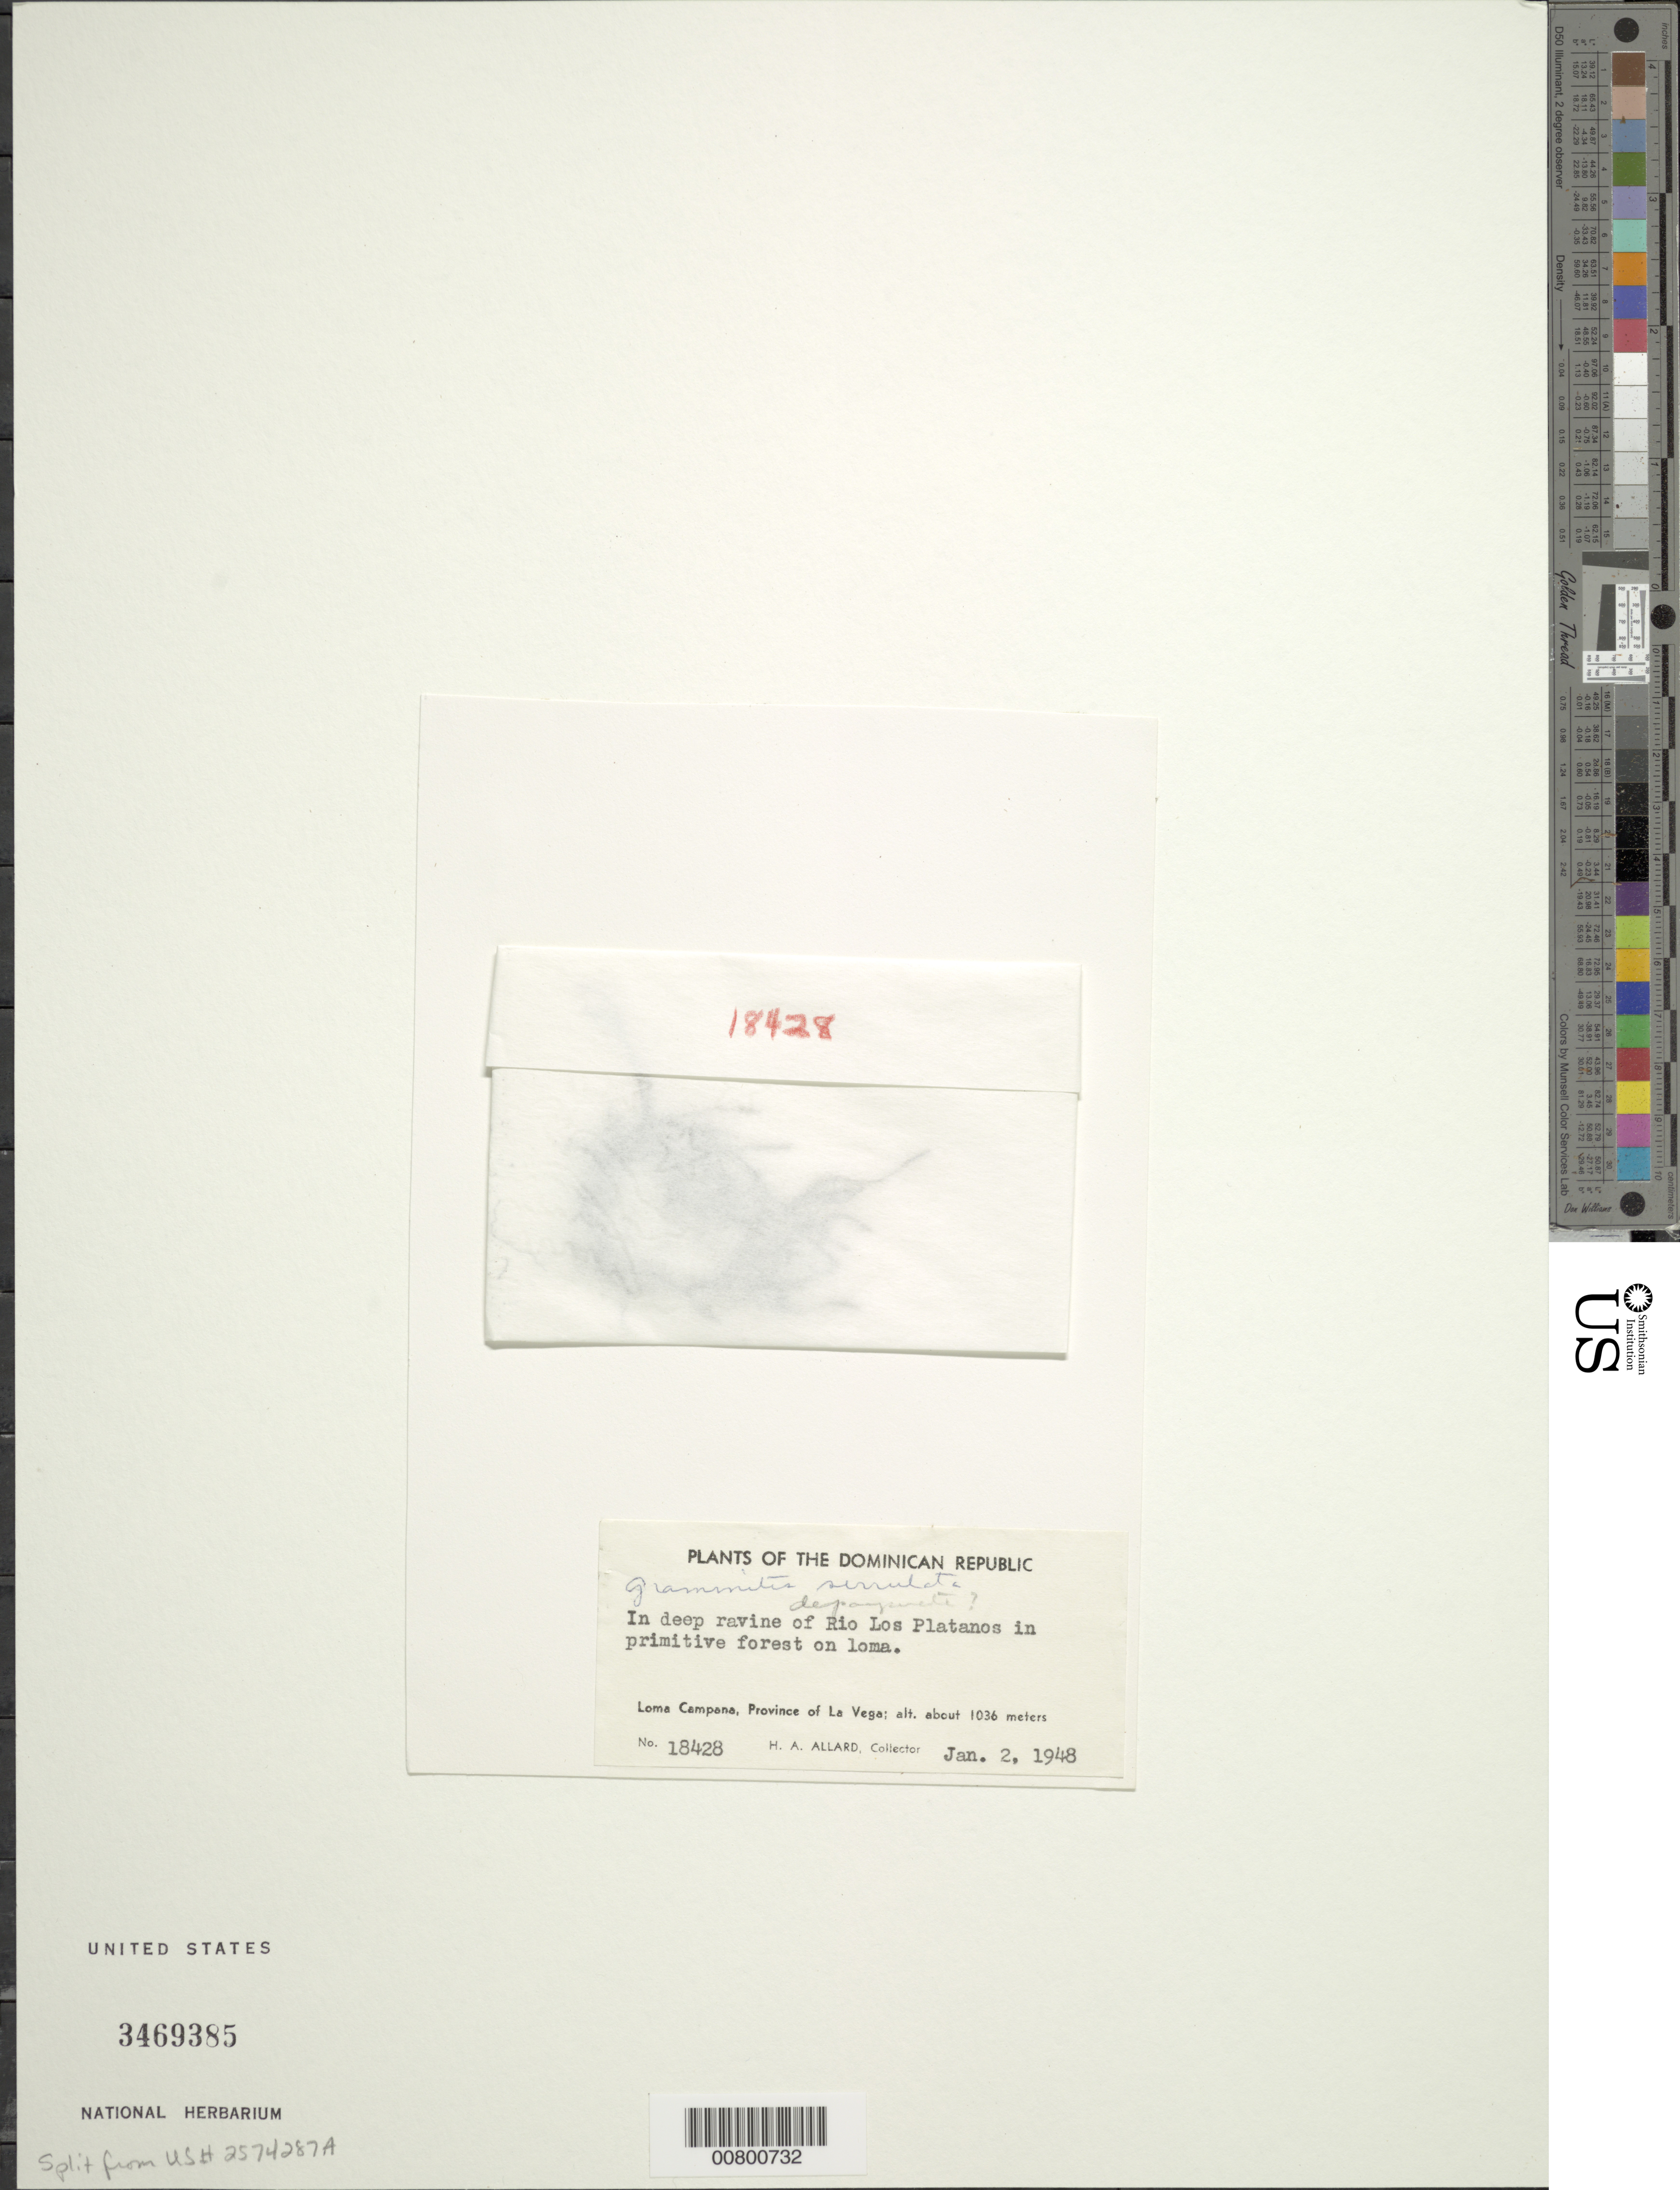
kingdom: Plantae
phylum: Tracheophyta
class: Polypodiopsida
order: Polypodiales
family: Polypodiaceae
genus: Cochlidium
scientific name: Cochlidium serrulatum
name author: (Sw.) L.E. Bishop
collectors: H. A. Allard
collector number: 18428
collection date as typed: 02 Jan 1948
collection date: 1948-01-02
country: Dominican Republic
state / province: La Vega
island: Hispaniola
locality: Loma Campana, Rio Los Platanos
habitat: Primitive forest, in deep ravine of rio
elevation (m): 1036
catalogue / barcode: US 3469385